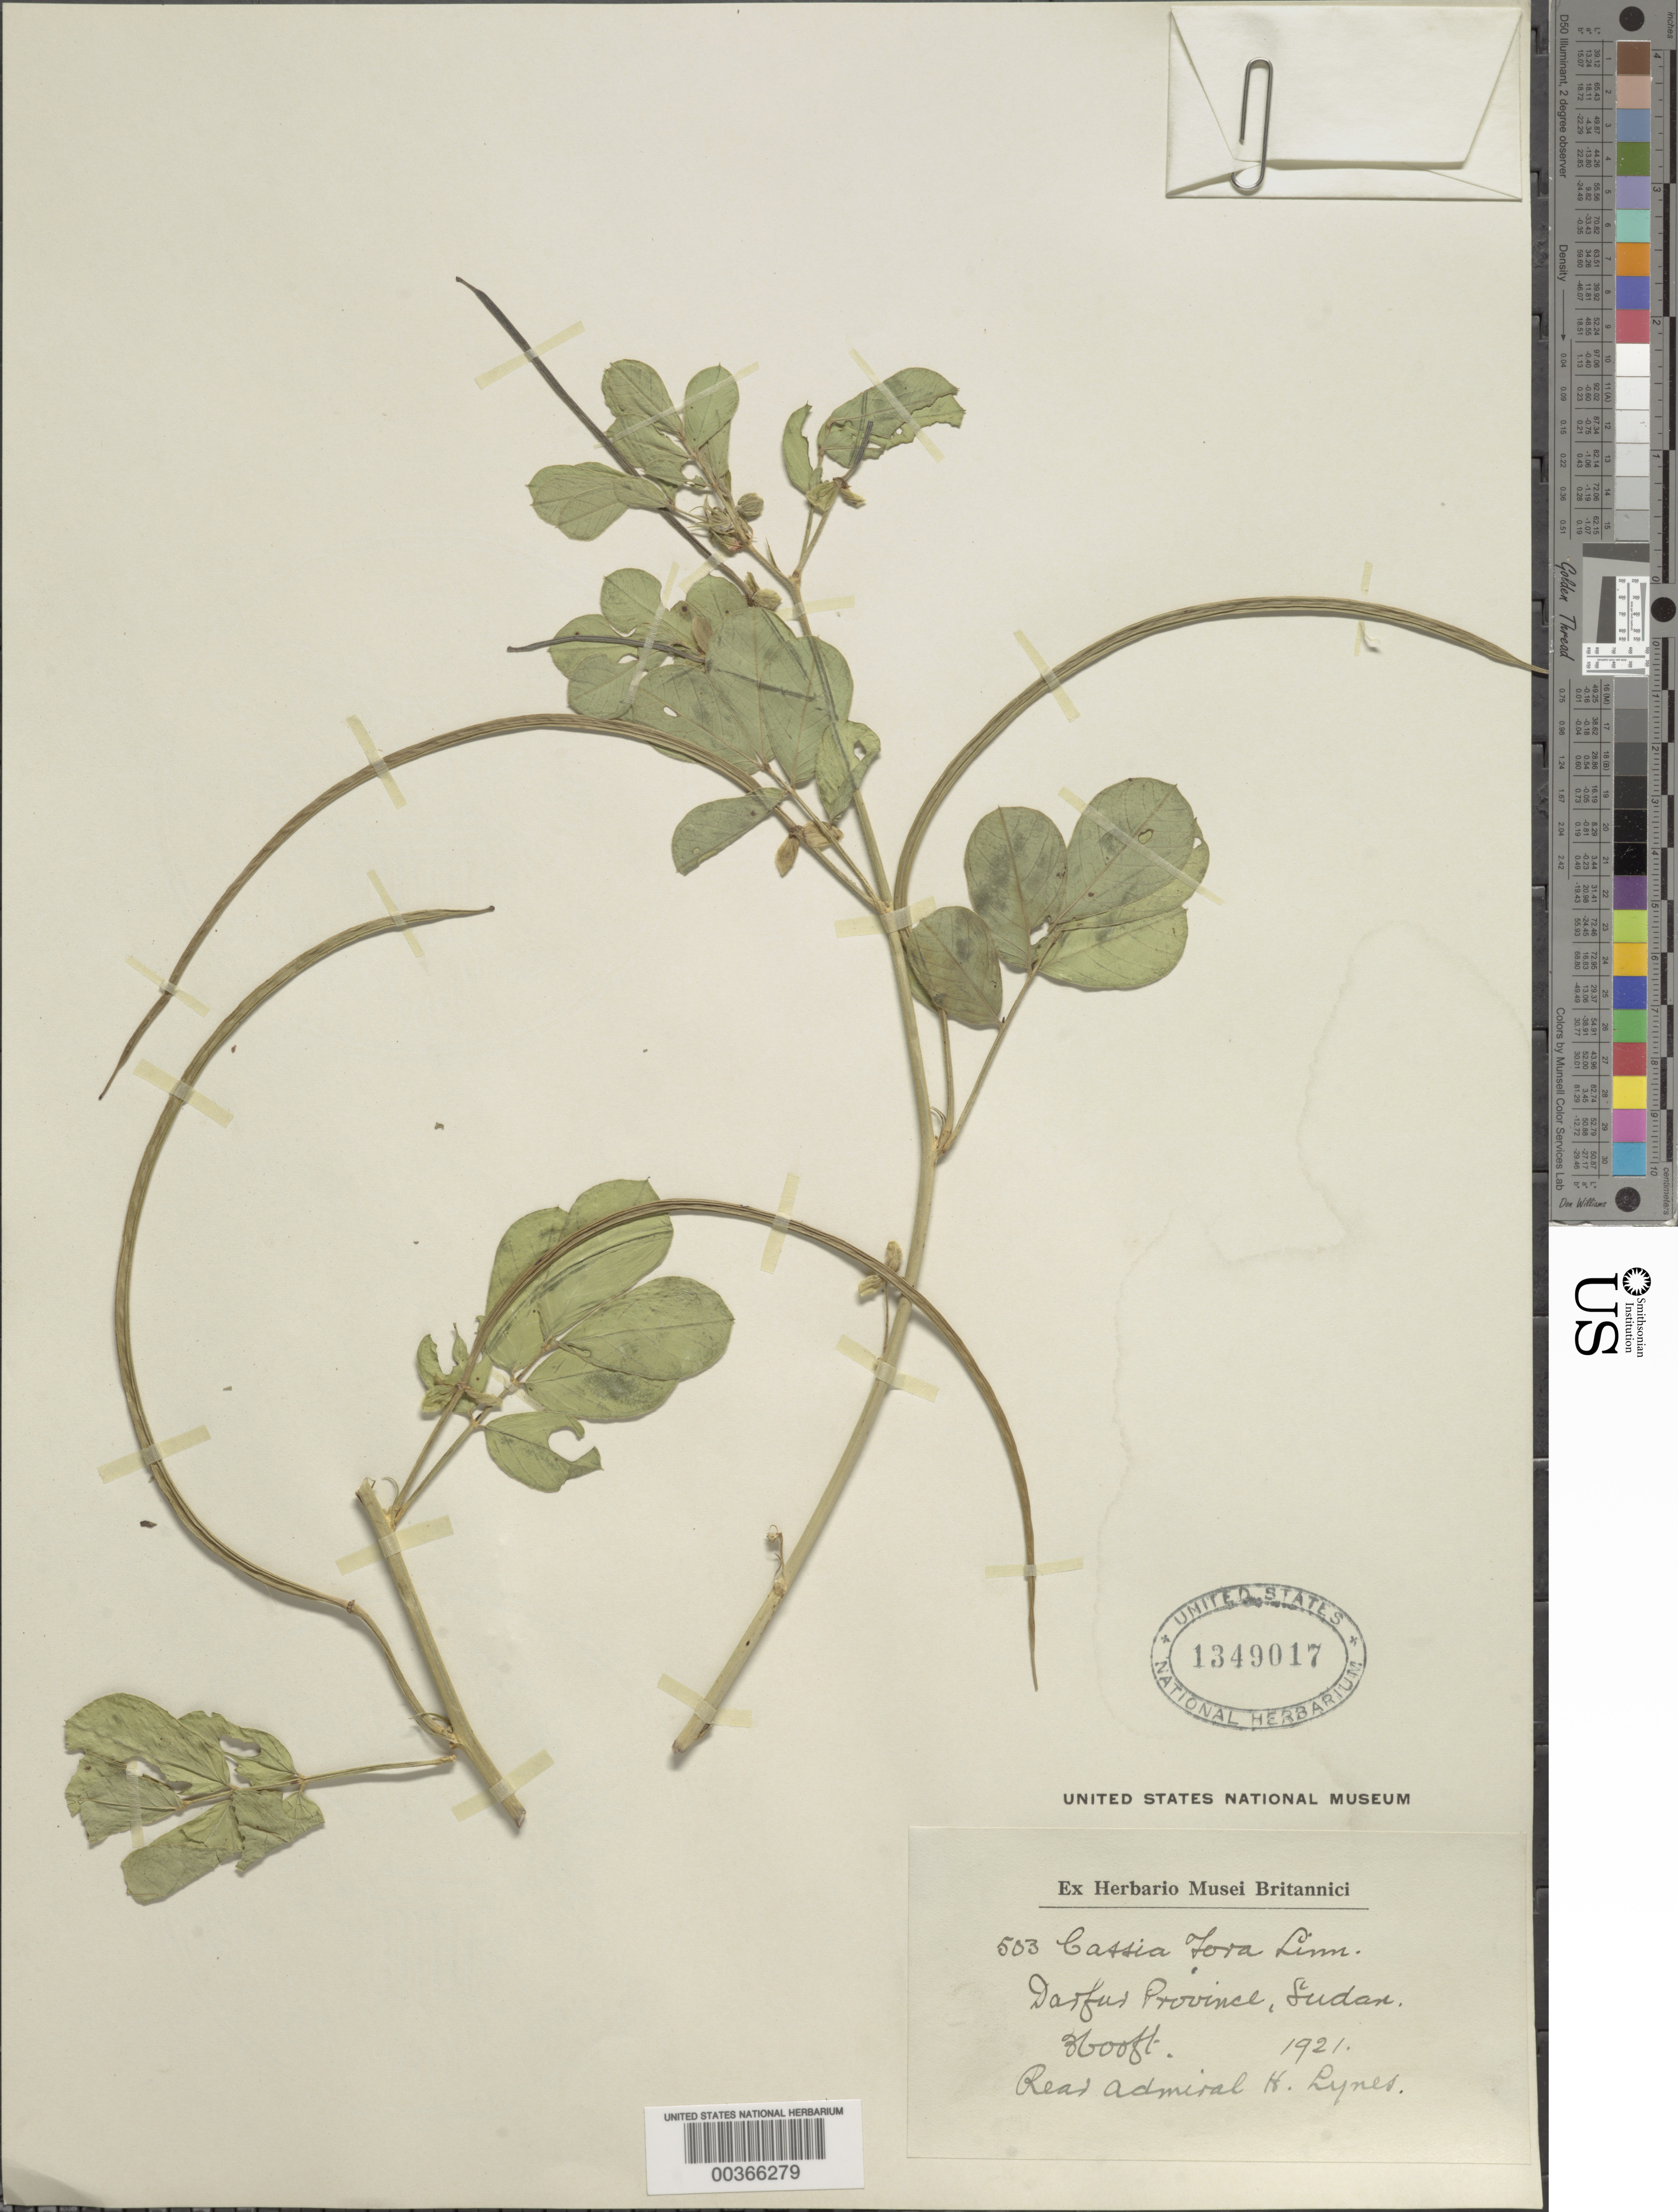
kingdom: Plantae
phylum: Tracheophyta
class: Magnoliopsida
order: Fabales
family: Fabaceae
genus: Senna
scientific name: Senna obtusifolia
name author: (L.) H.S. Irwin & Barneby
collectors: H. Lynes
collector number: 503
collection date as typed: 1921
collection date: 1921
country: Sudan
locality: Darfur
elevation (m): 1097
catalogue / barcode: US 1349017